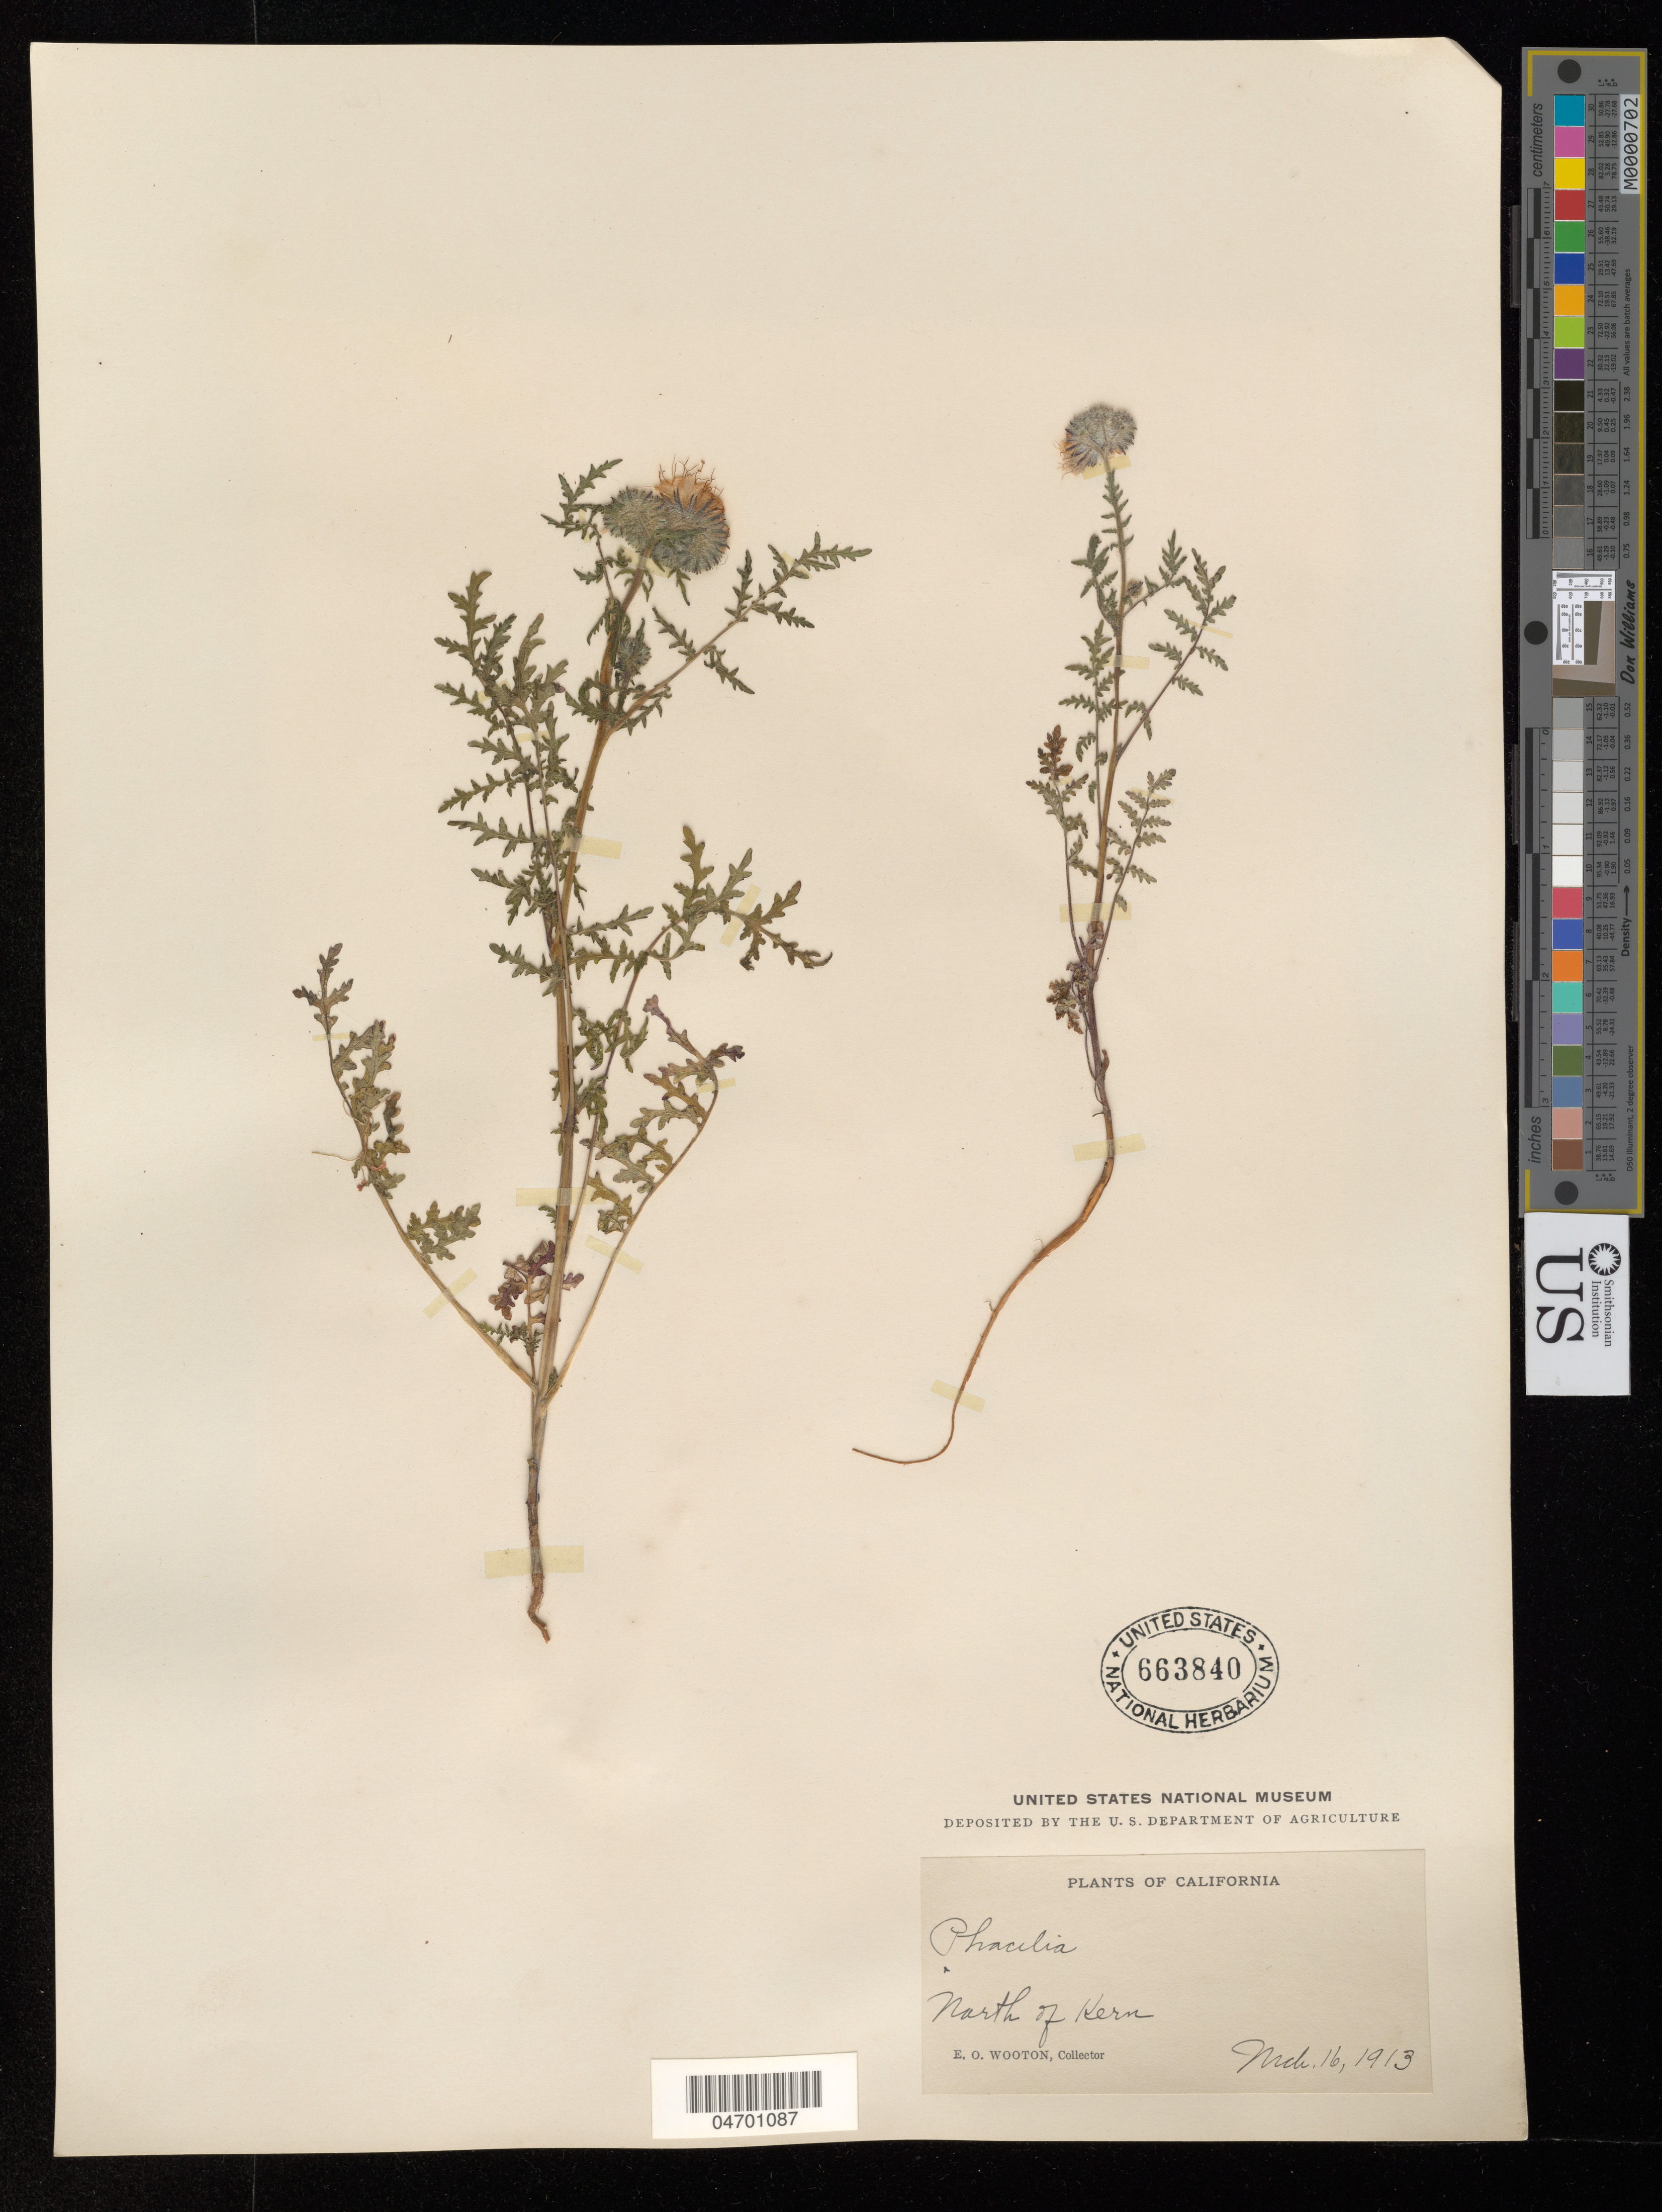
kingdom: Plantae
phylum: Tracheophyta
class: Magnoliopsida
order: Boraginales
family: Hydrophyllaceae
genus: Phacelia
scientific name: Phacelia sp.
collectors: E. O. Wooton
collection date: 1913-03-16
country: United States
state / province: California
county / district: Kern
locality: North of Kern.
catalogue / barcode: US 663840